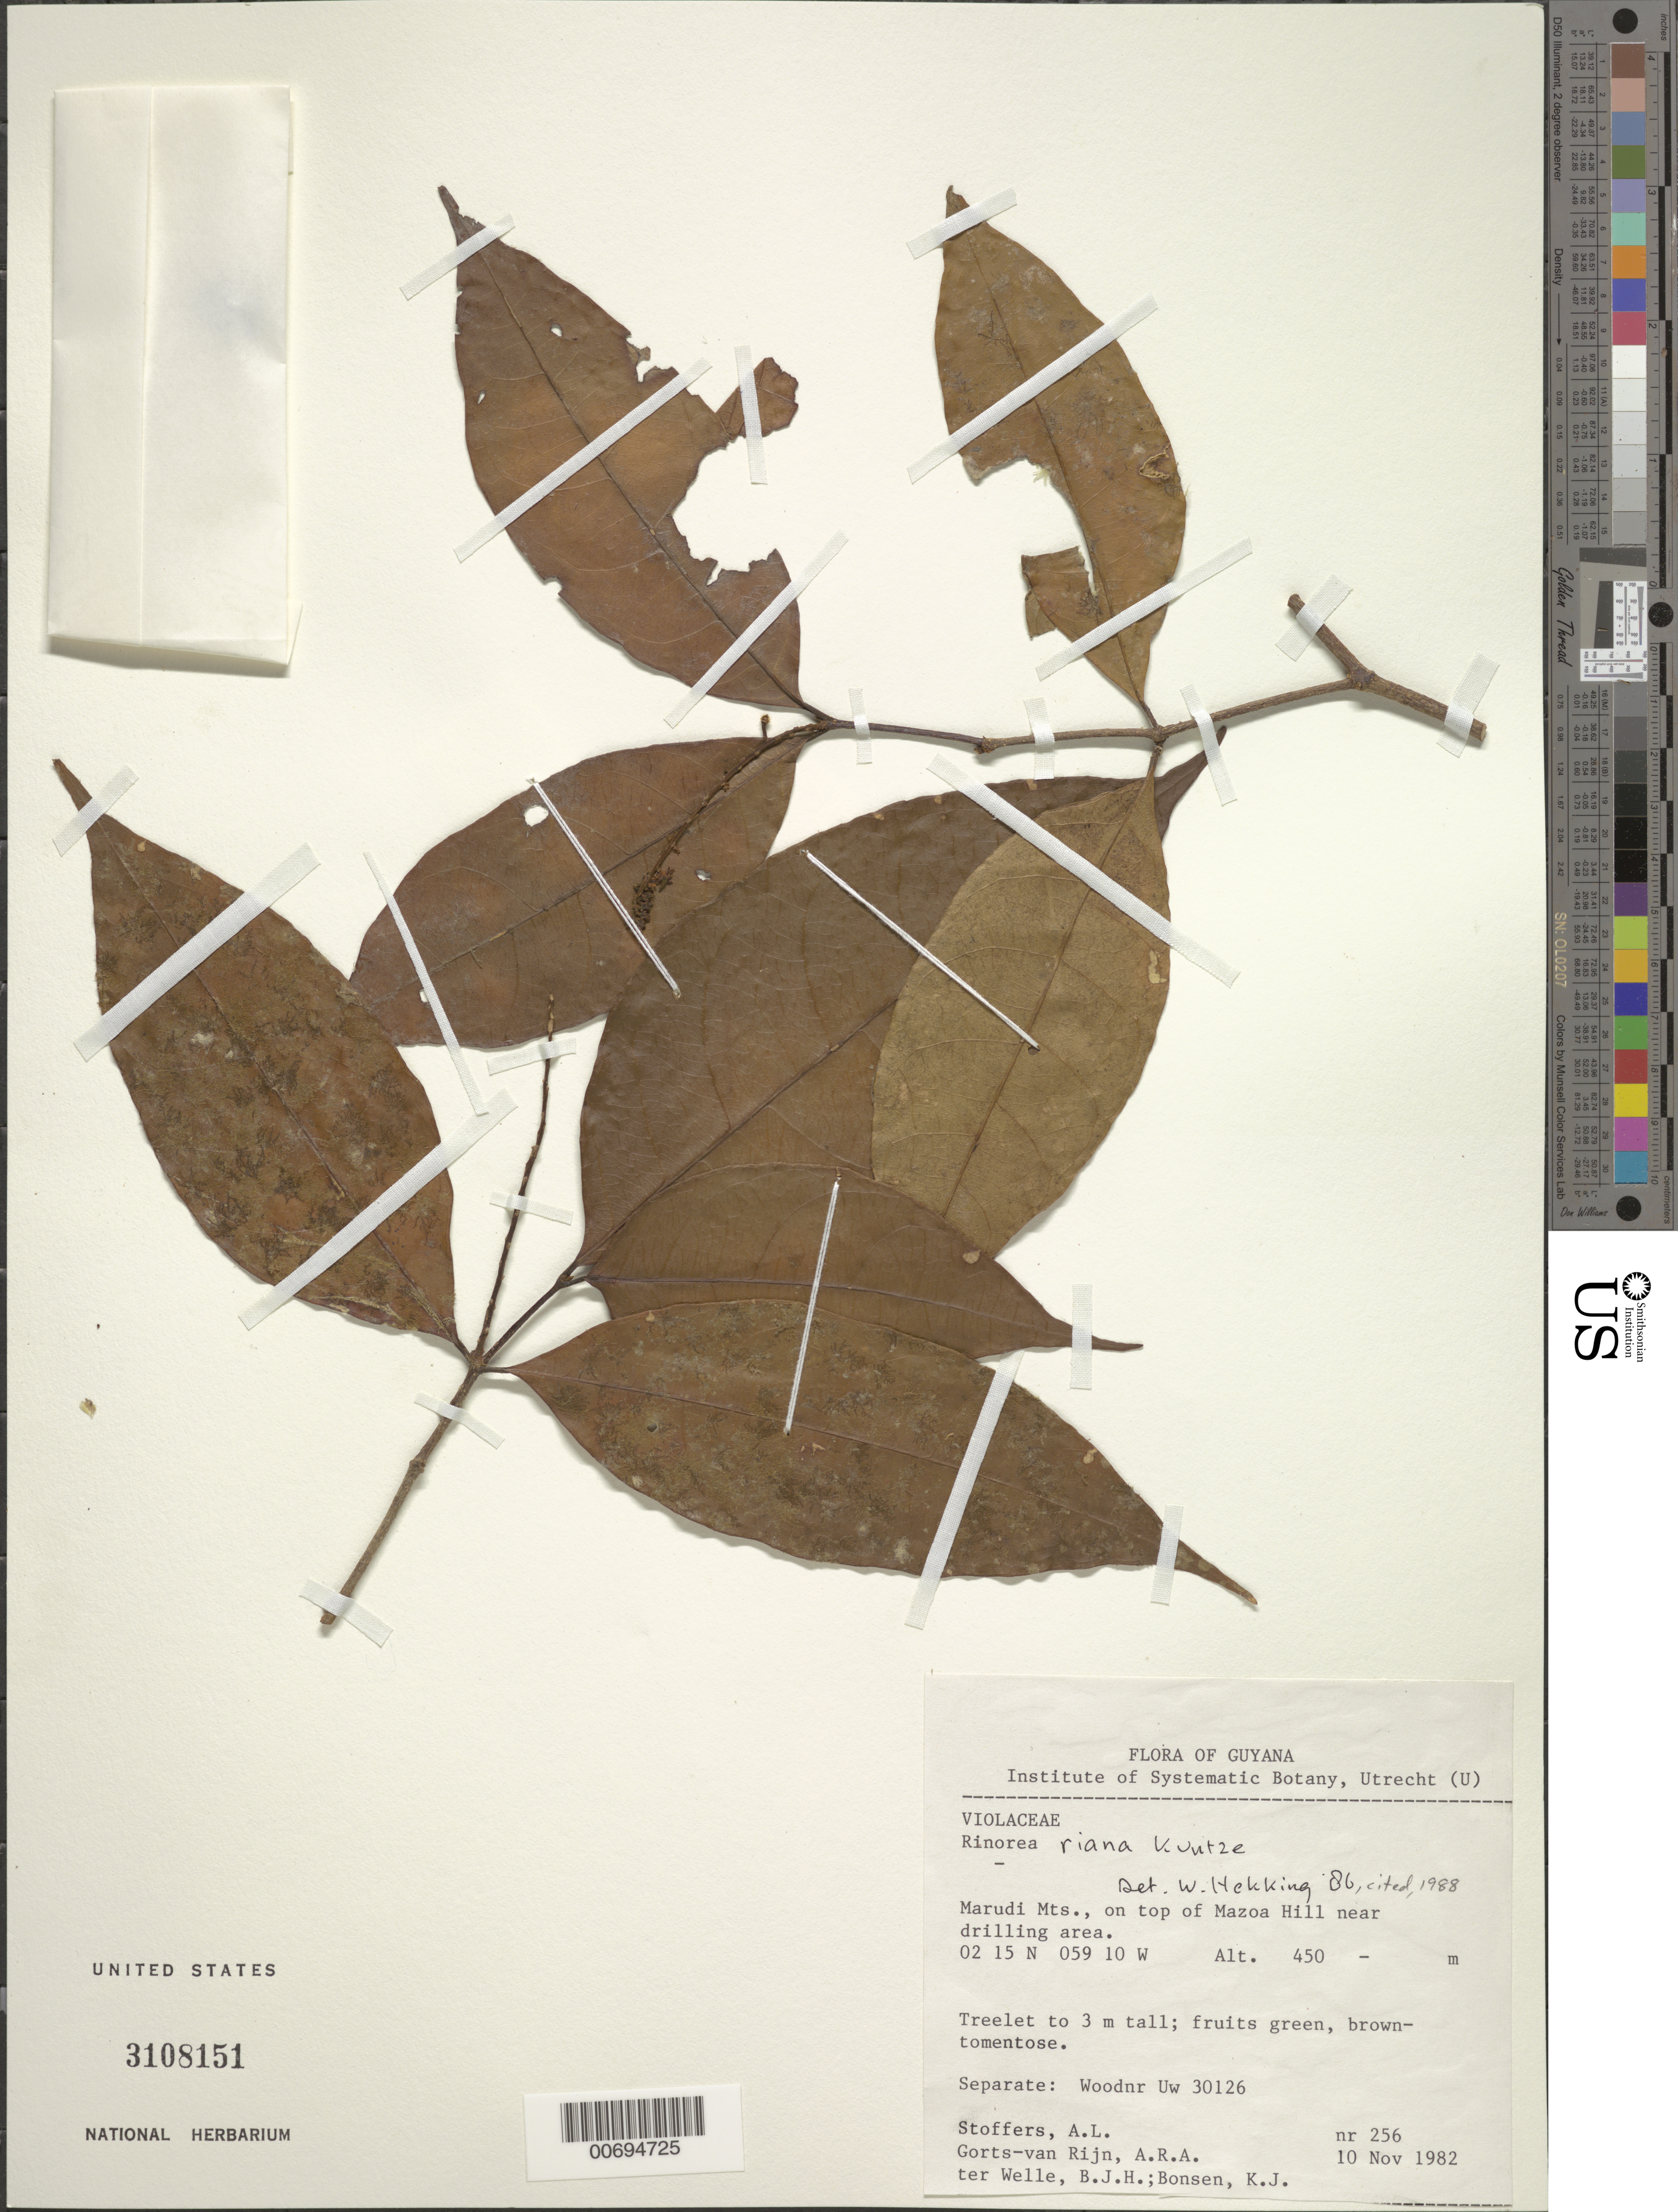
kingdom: Plantae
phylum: Tracheophyta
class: Magnoliopsida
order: Malpighiales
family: Violaceae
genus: Rinorea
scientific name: Rinorea riana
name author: Kuntze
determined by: Hekking, W. H. A.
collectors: A. Stoffers, A. .R. A. Görts-van Rijn, B. Welle & K. Bonsen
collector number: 256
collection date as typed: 10-Nov-82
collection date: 1982-11-10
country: Guyana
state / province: U. Takutu-U. Essequibo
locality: Marudi Mts., on top of Mazoa hill near drilling area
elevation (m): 450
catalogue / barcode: US 3108151